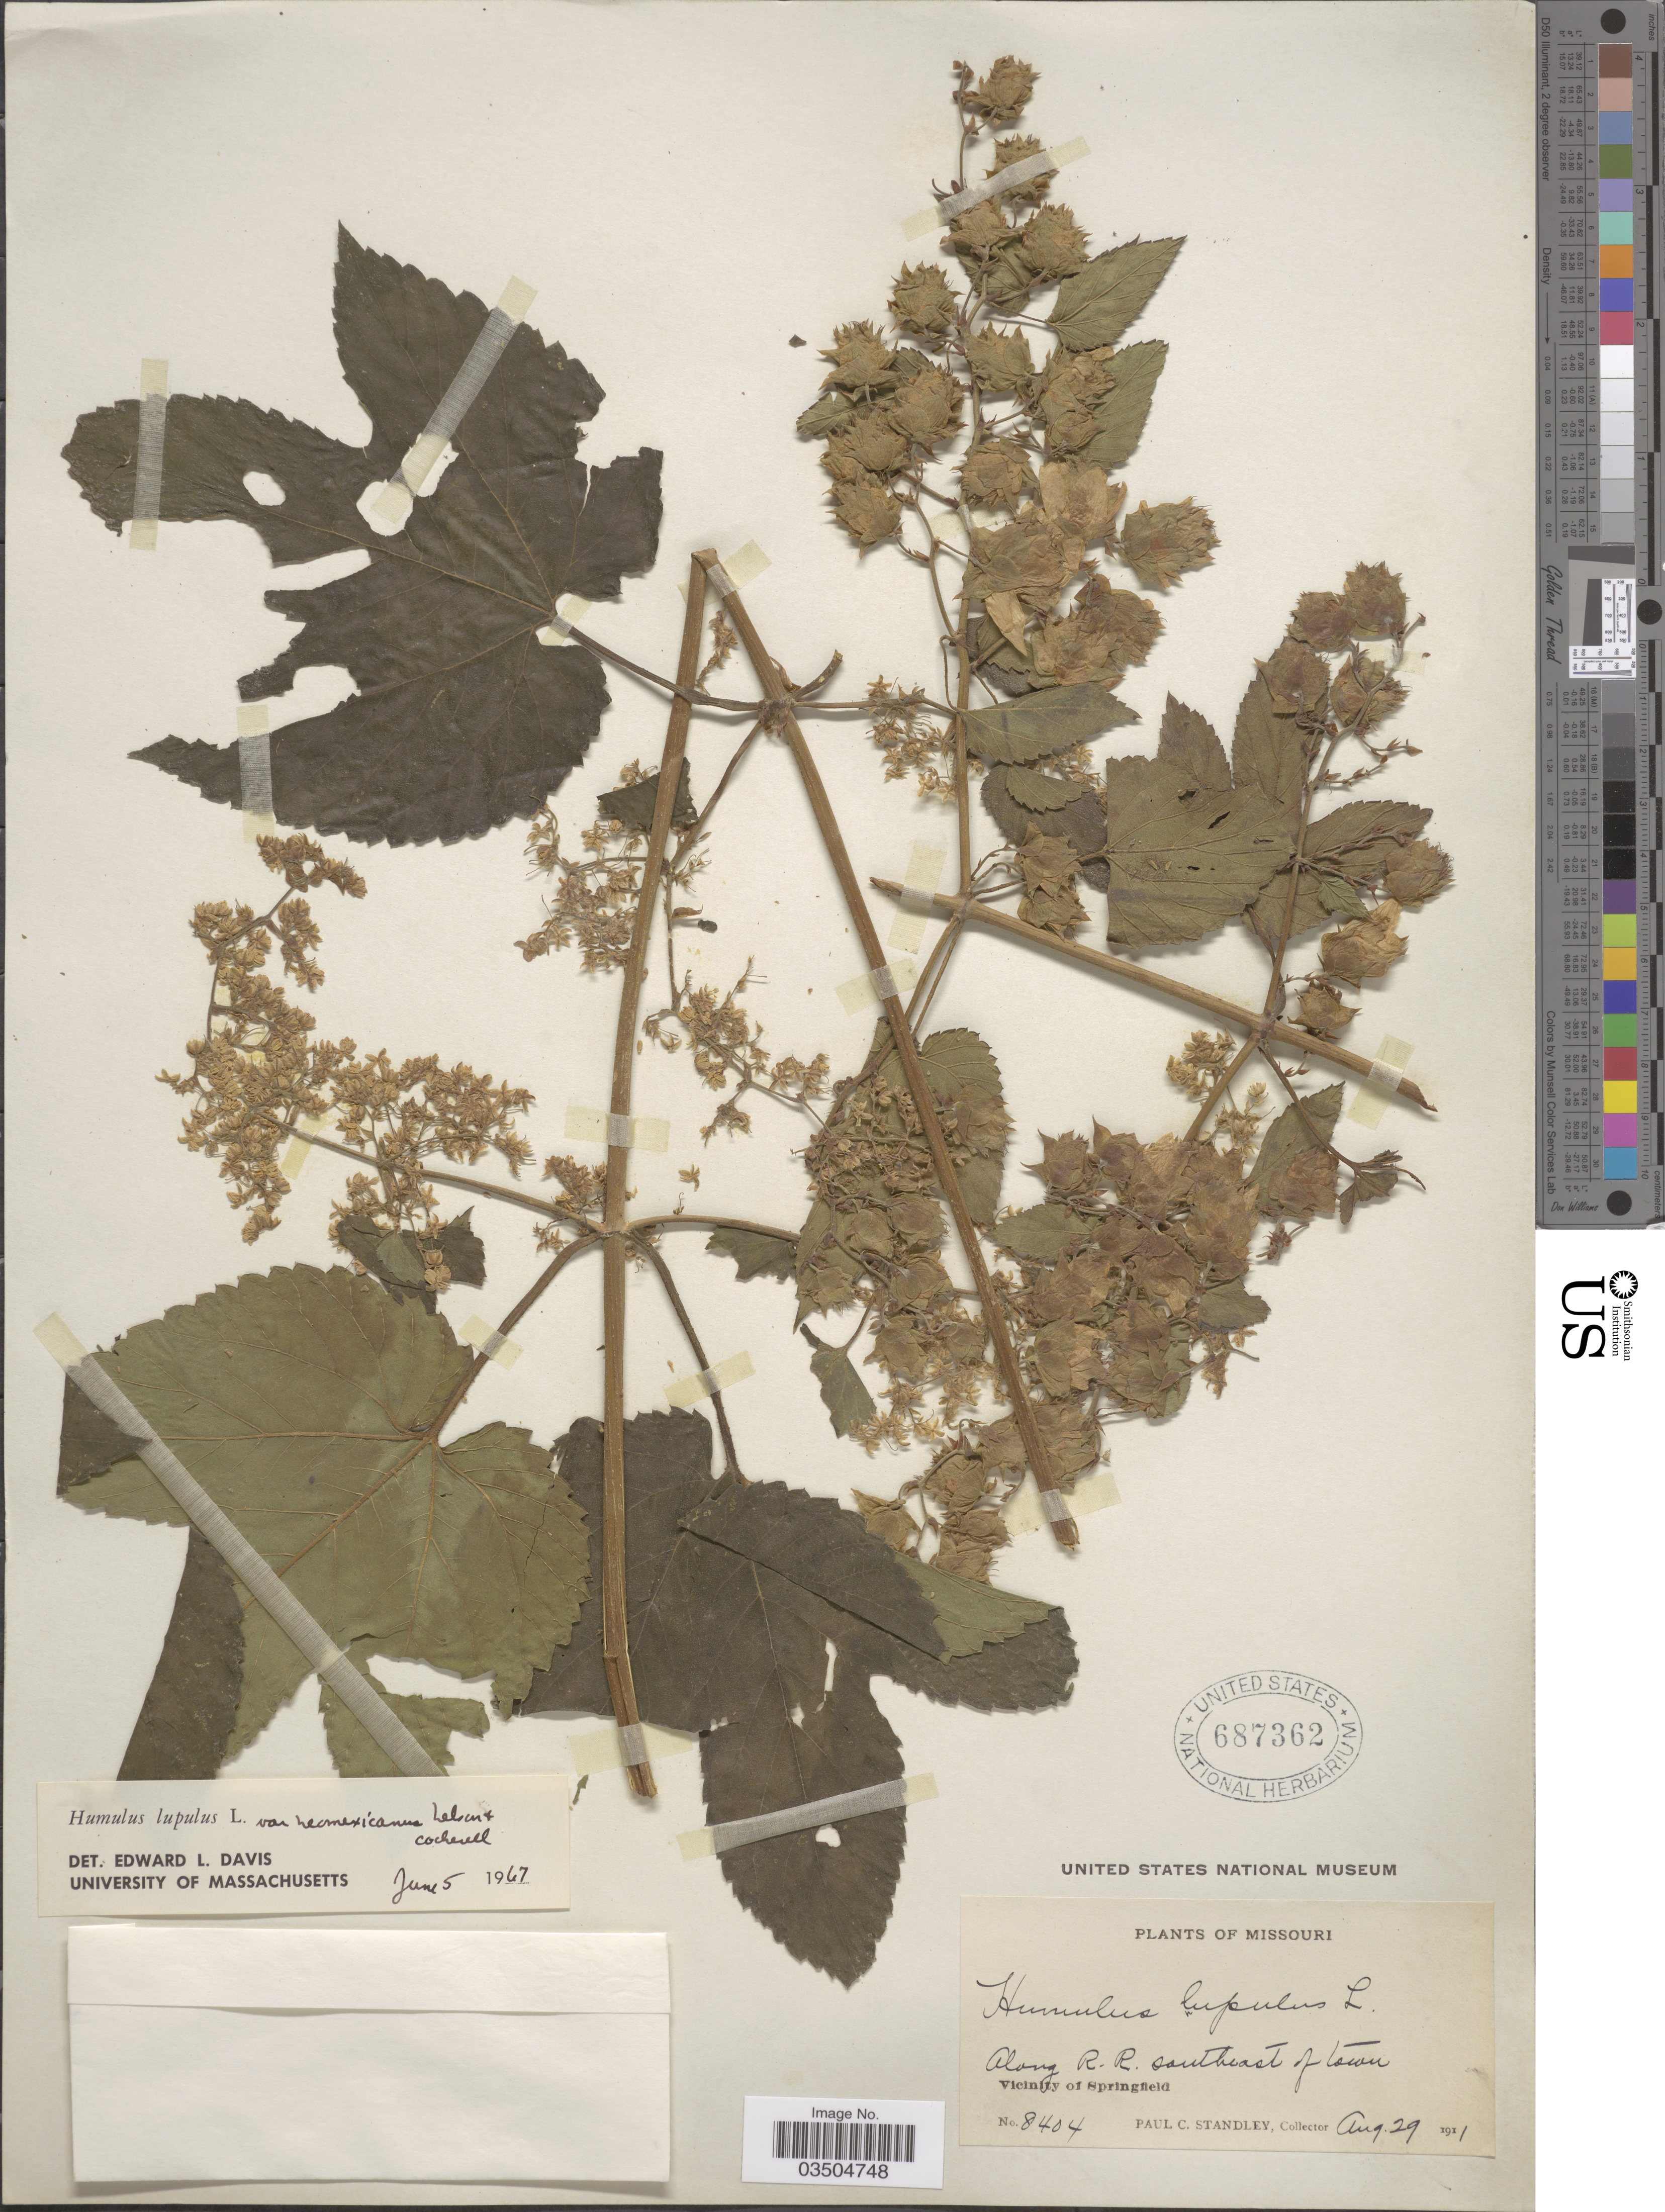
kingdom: Plantae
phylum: Tracheophyta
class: Magnoliopsida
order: Rosales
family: Cannabaceae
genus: Humulus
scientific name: Humulus lupulus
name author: L.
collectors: P. C. Standley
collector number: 8404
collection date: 1911-08-29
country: United States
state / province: Missouri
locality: Along R. R. southeast of town. Vicinity of Springfield.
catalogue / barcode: US 687362